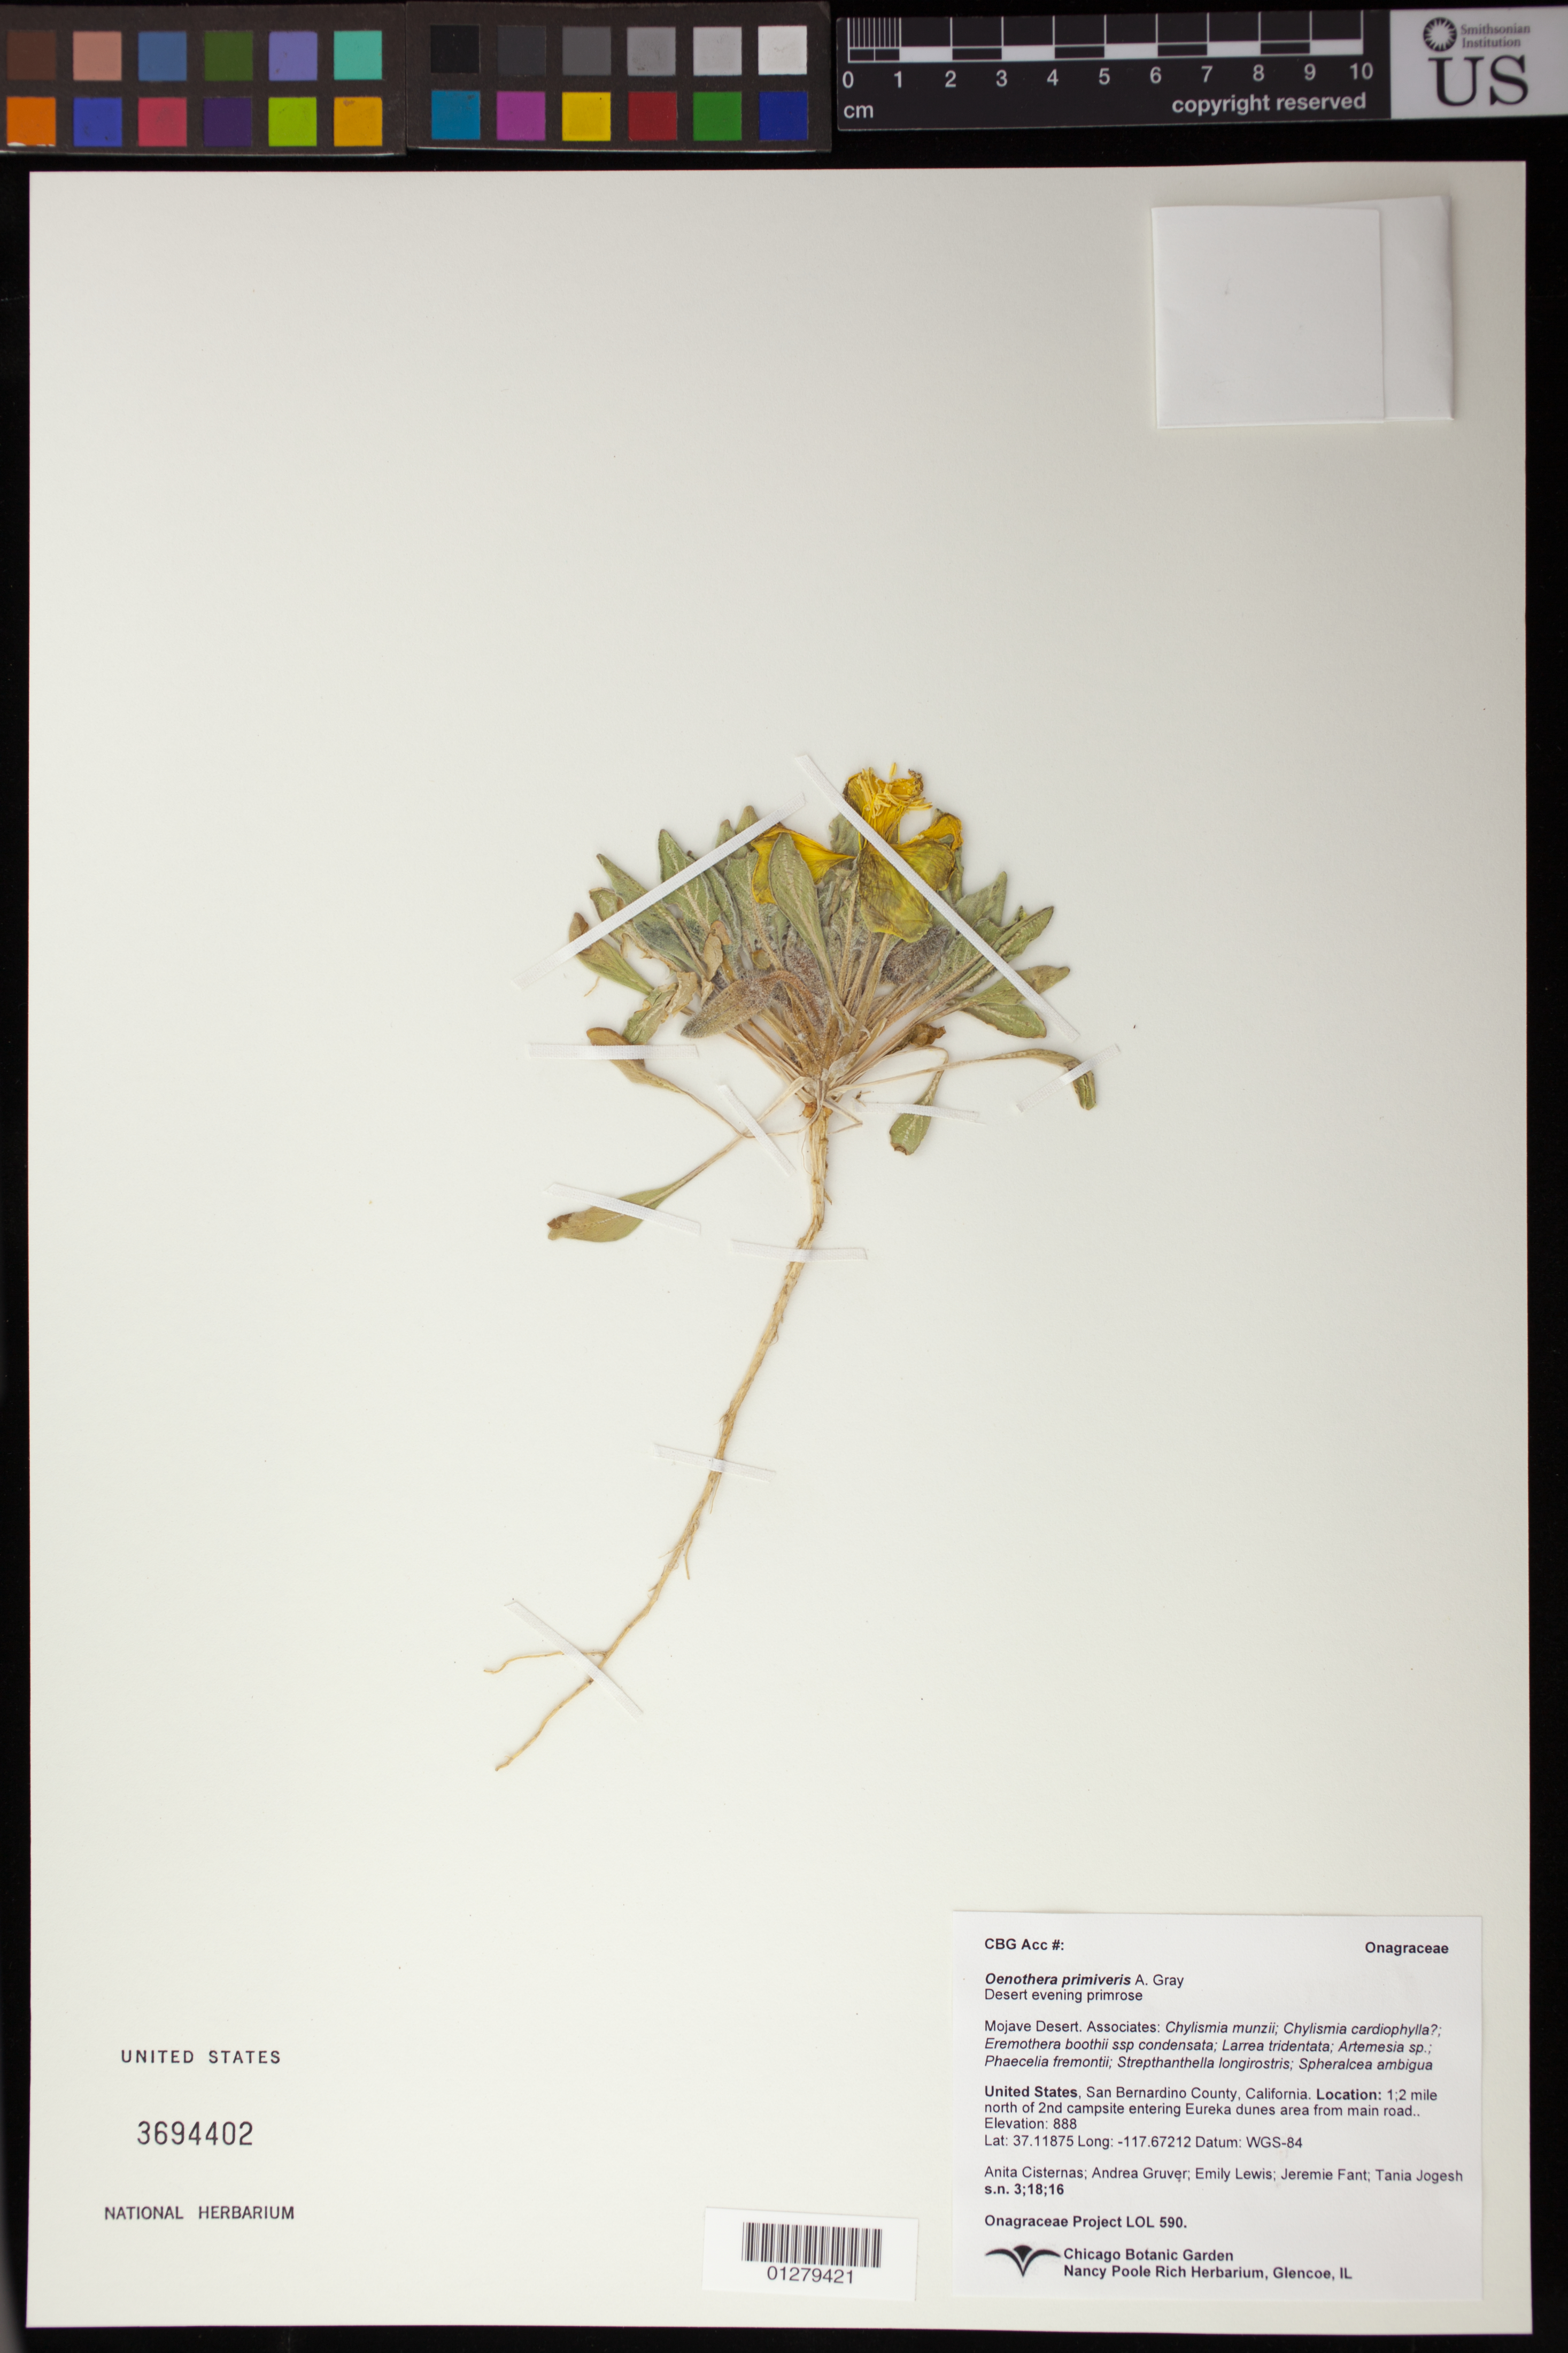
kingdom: Plantae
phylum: Tracheophyta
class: Magnoliopsida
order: Myrtales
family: Onagraceae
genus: Oenothera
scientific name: Oenothera primiveris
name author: A. Gray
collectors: A. Gruver, A. Cisternas, E. Lewis, J. Fant & T. Jogesh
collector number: LOL 590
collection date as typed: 3/18/16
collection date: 2016-03-18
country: United States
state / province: California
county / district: San Bernardino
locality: Death Valley National Park, 1.2 miles north of 2nd campsite entering Eureka dunes area from the north, sandy washes.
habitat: Mojave desert habitat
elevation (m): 888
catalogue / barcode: US 3694402